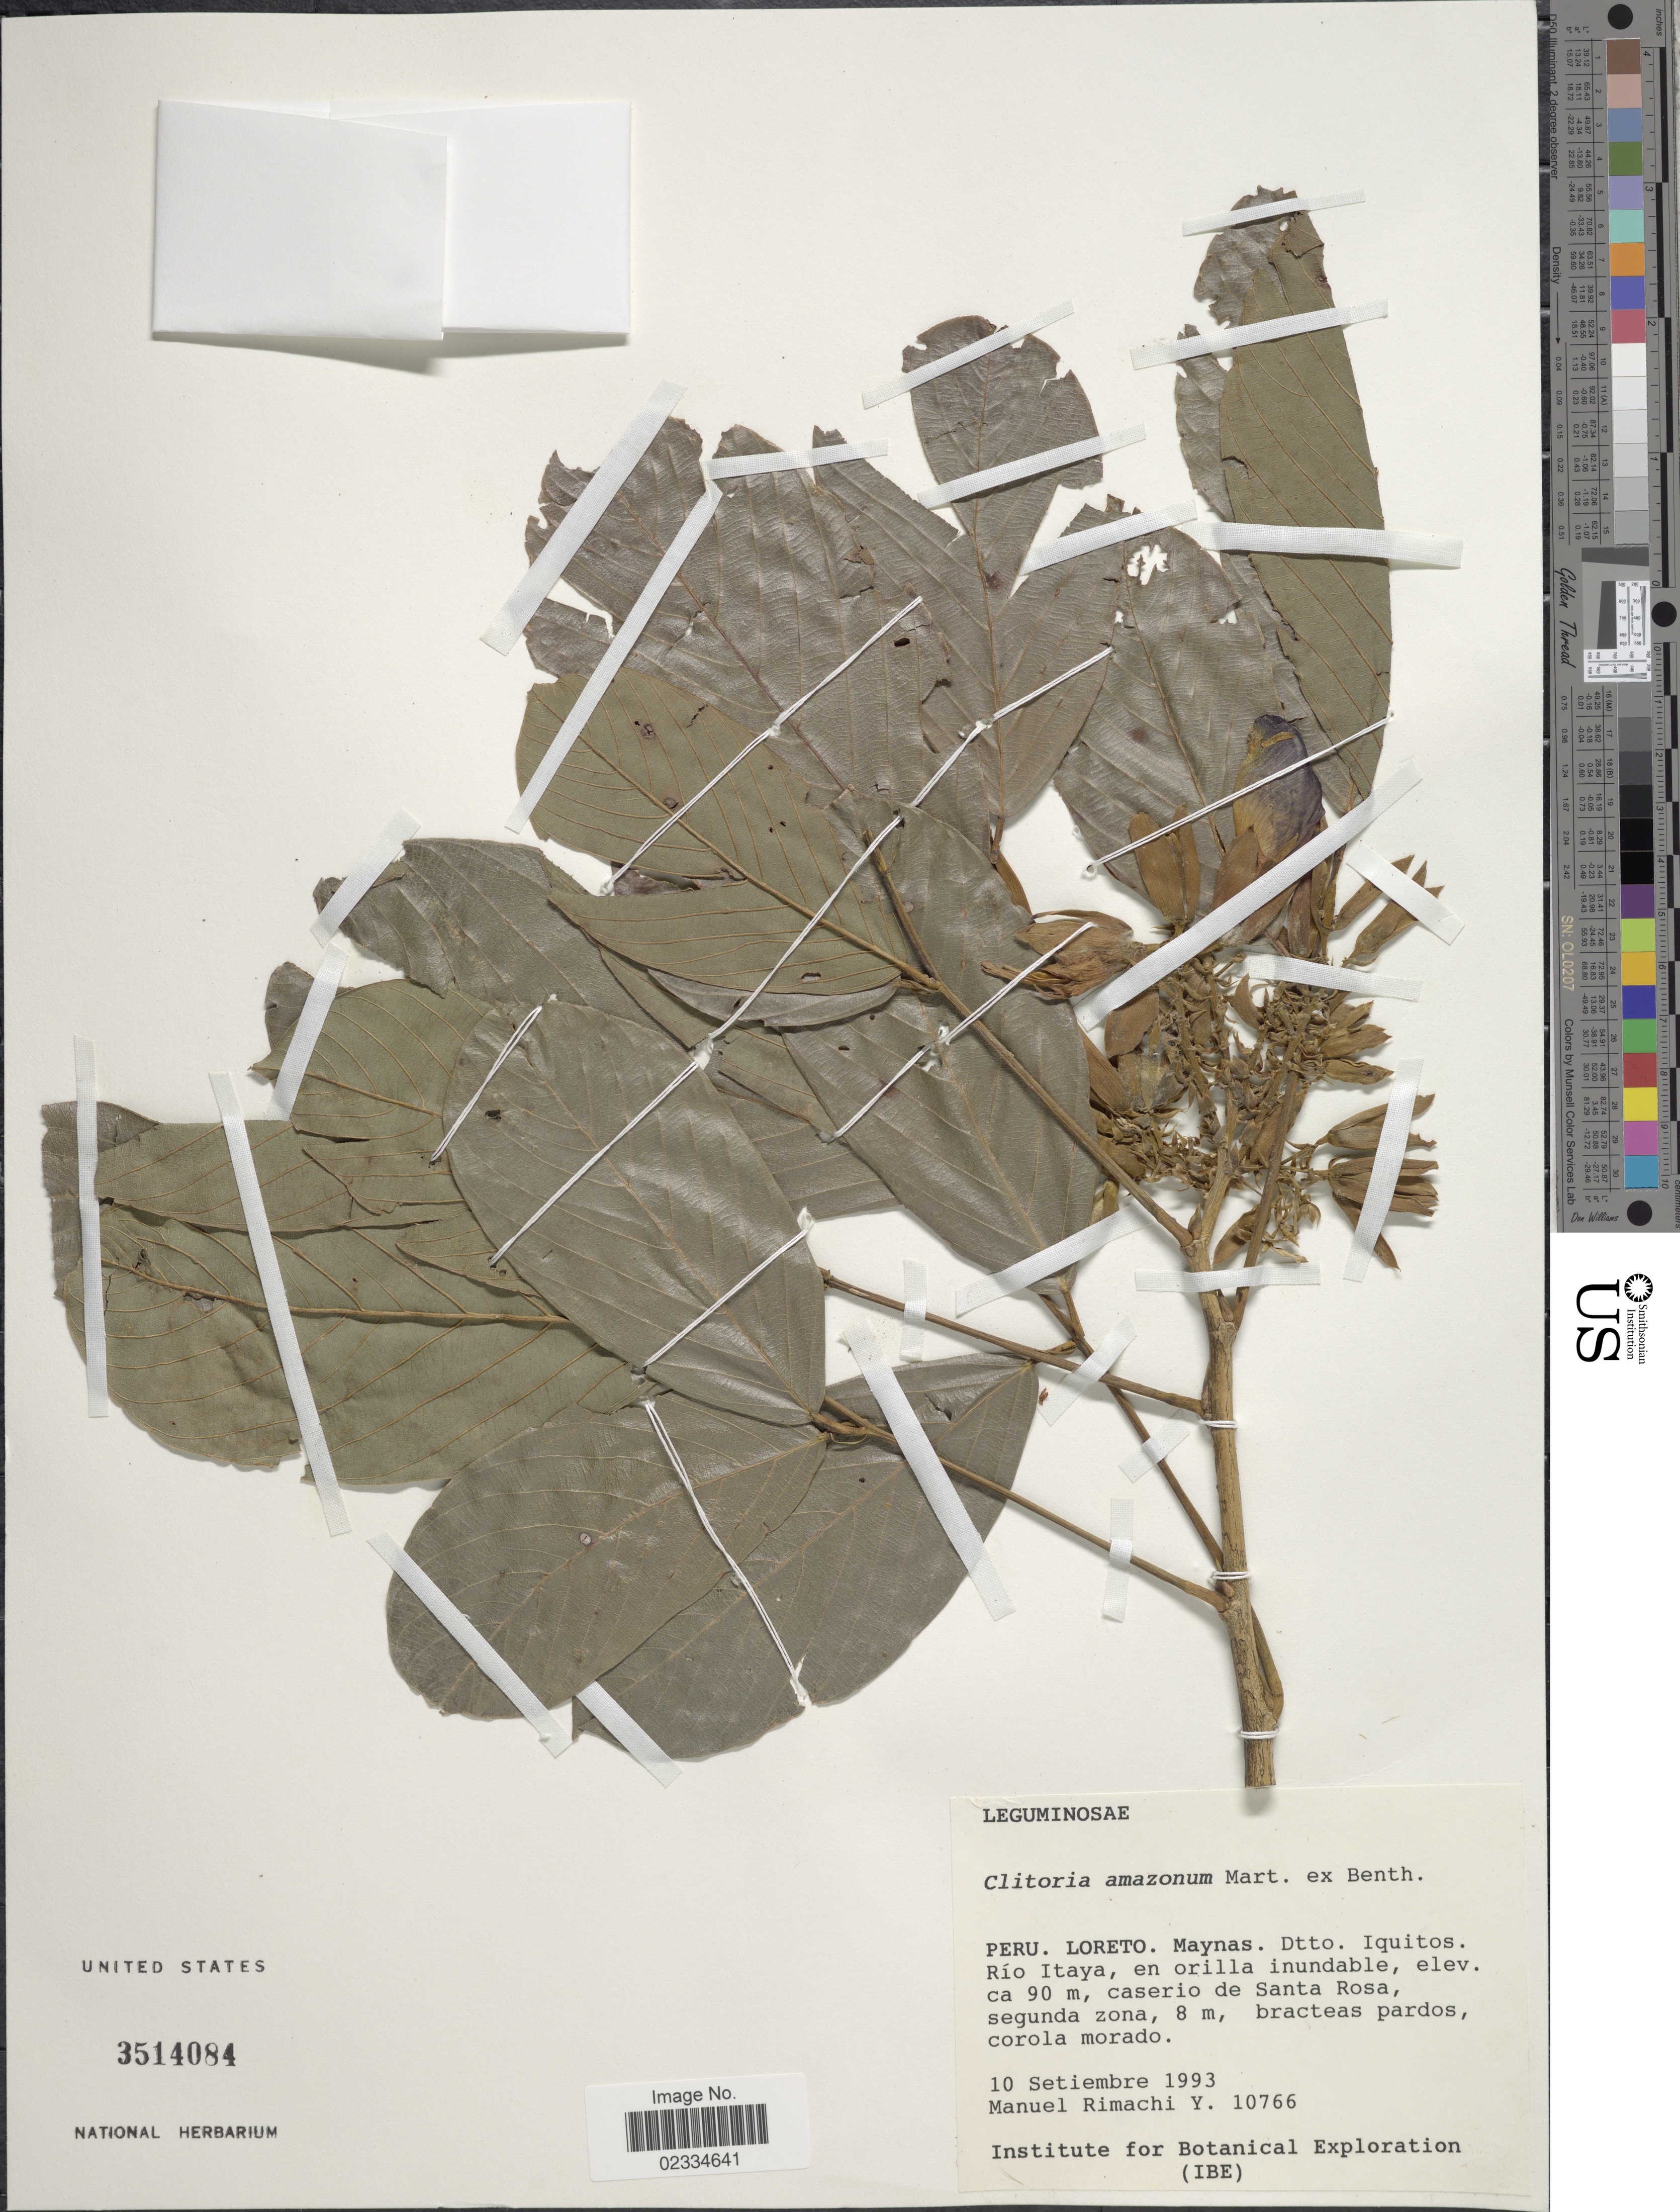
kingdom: Plantae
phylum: Tracheophyta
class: Magnoliopsida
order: Fabales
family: Fabaceae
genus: Clitoria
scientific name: Clitoria amazonum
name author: Mart. ex Benth.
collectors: M. Rimachi Y.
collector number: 10766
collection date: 1993-09-10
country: Peru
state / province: Loreto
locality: Peru, Loreto, Maynas: Dtto. Iquitos, Rio Itaya, en orilla inundable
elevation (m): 90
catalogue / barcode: US 3514084